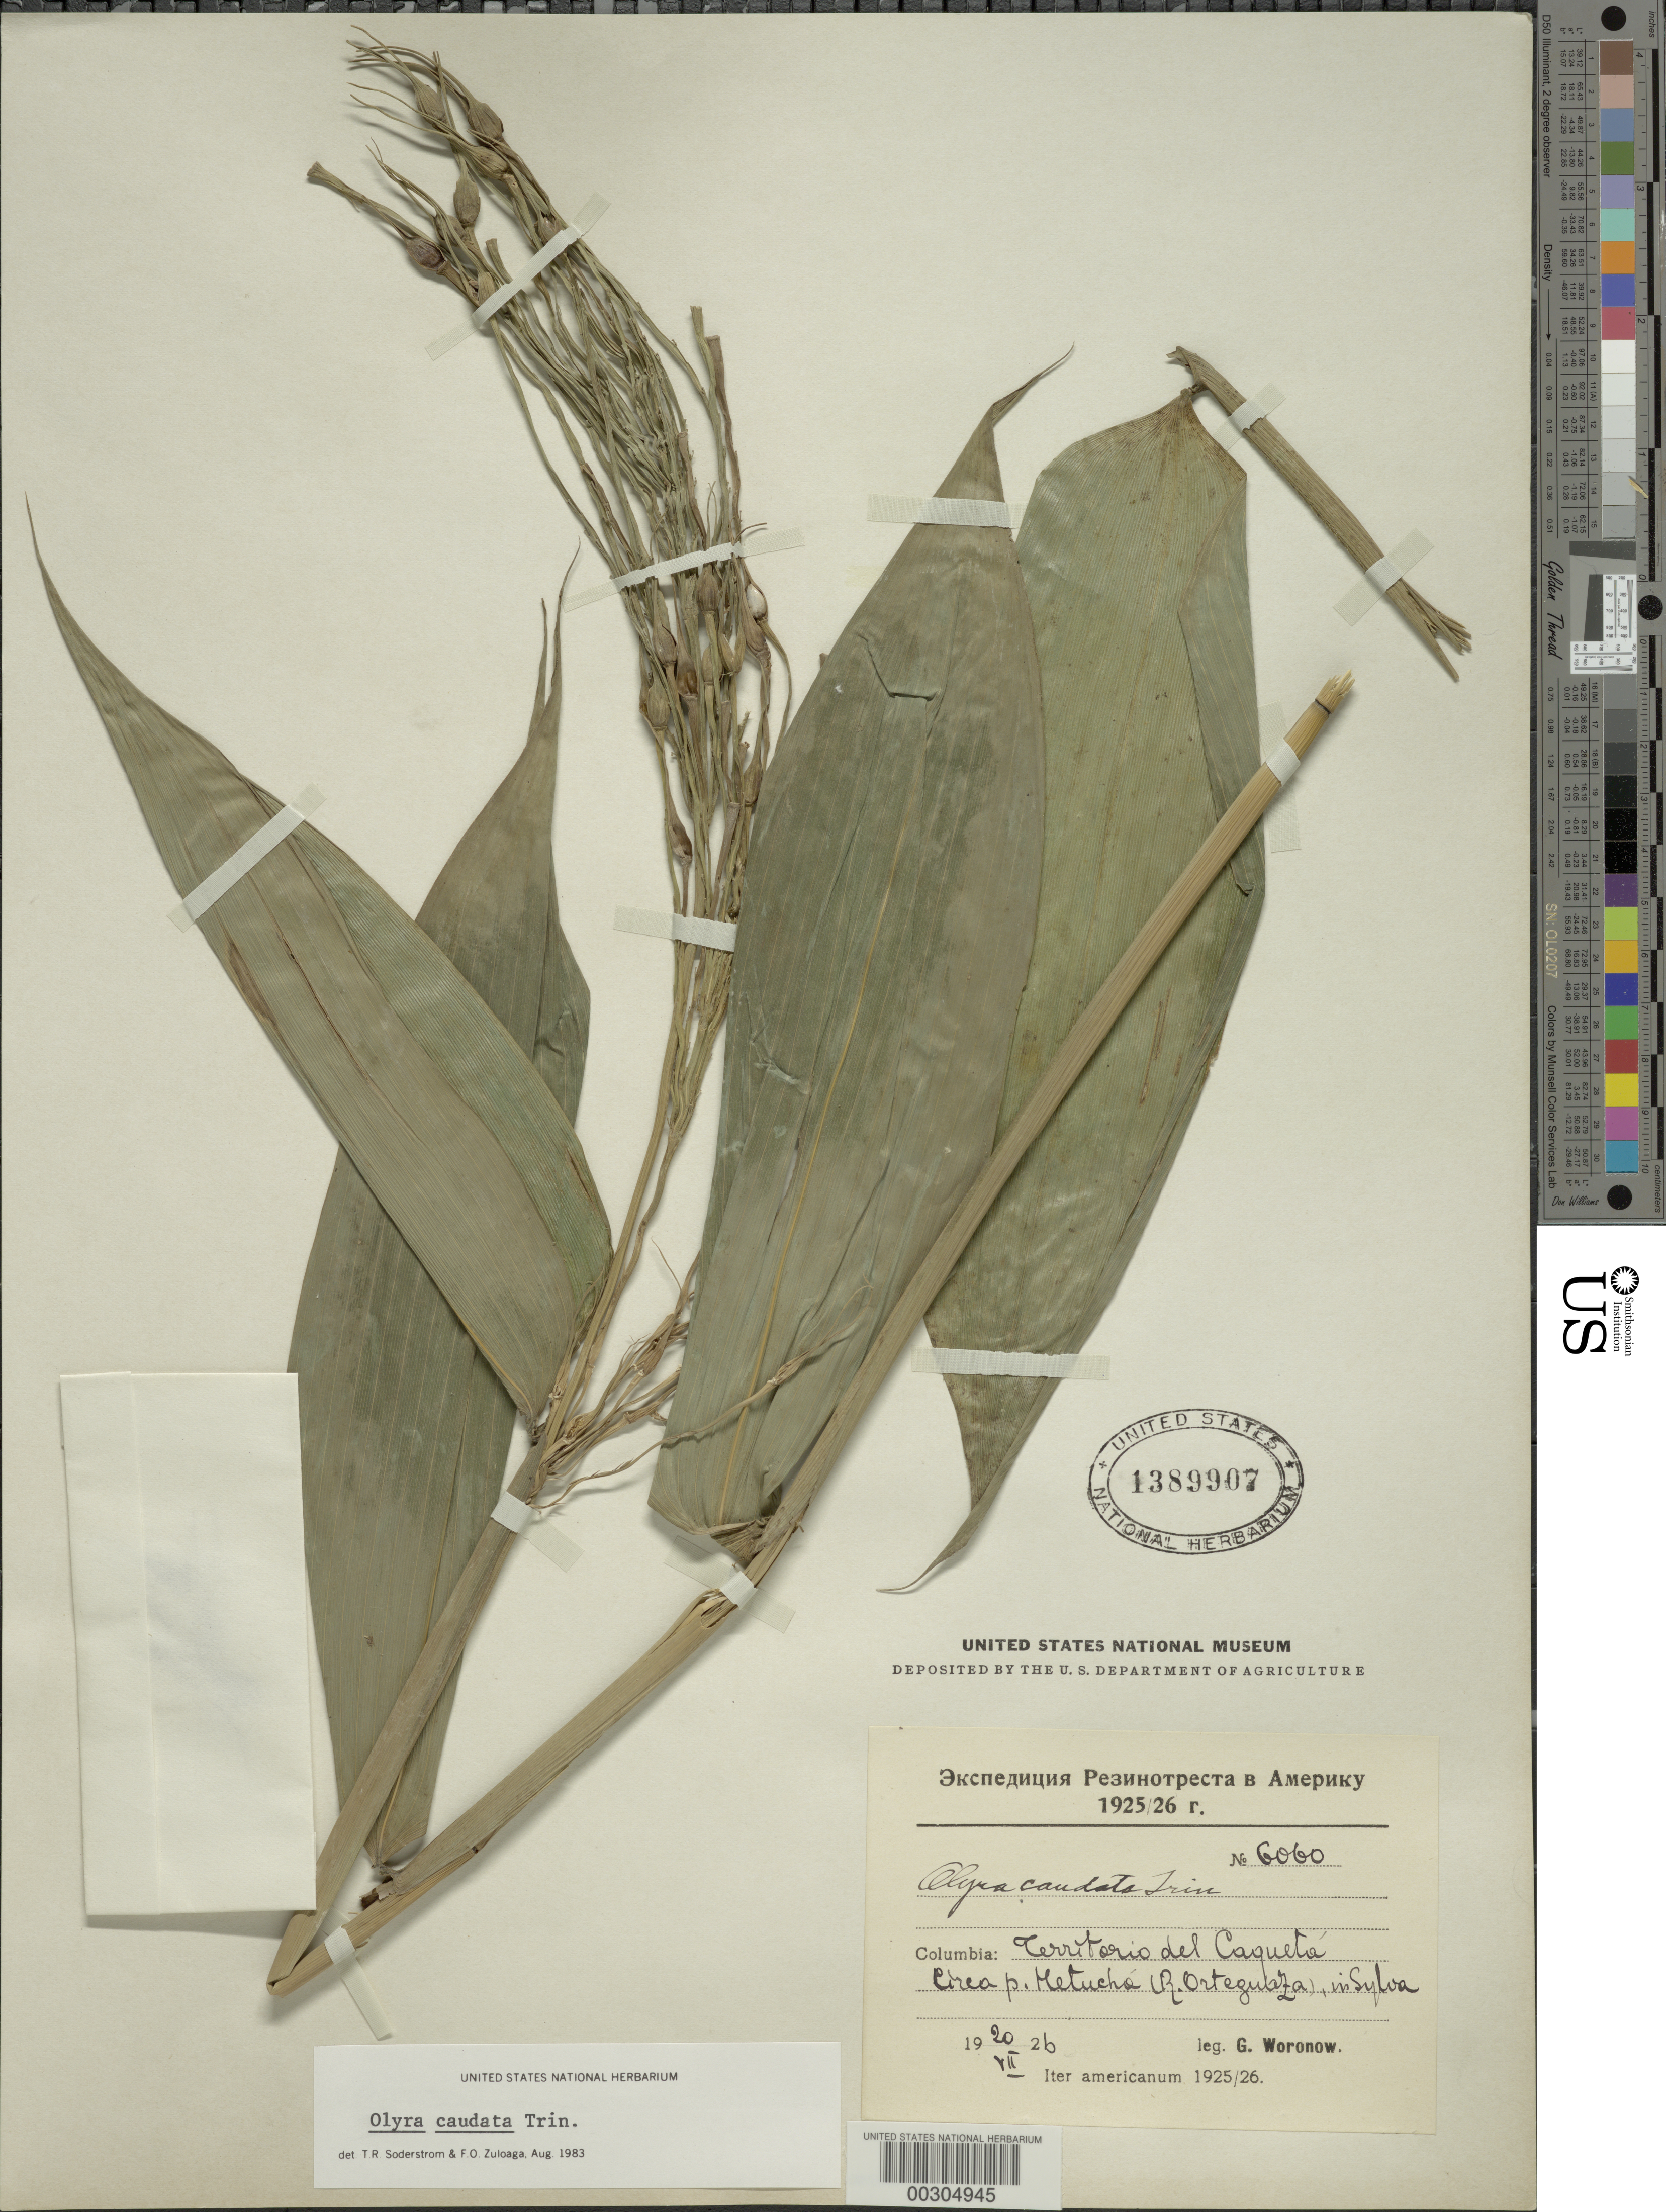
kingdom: Plantae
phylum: Tracheophyta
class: Liliopsida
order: Poales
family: Poaceae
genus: Olyra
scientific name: Olyra caudata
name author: Trin.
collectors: G. Woronow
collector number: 6060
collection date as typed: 20 Jul 1926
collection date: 1926-07-20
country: Colombia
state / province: Caquetá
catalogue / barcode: US 1389907